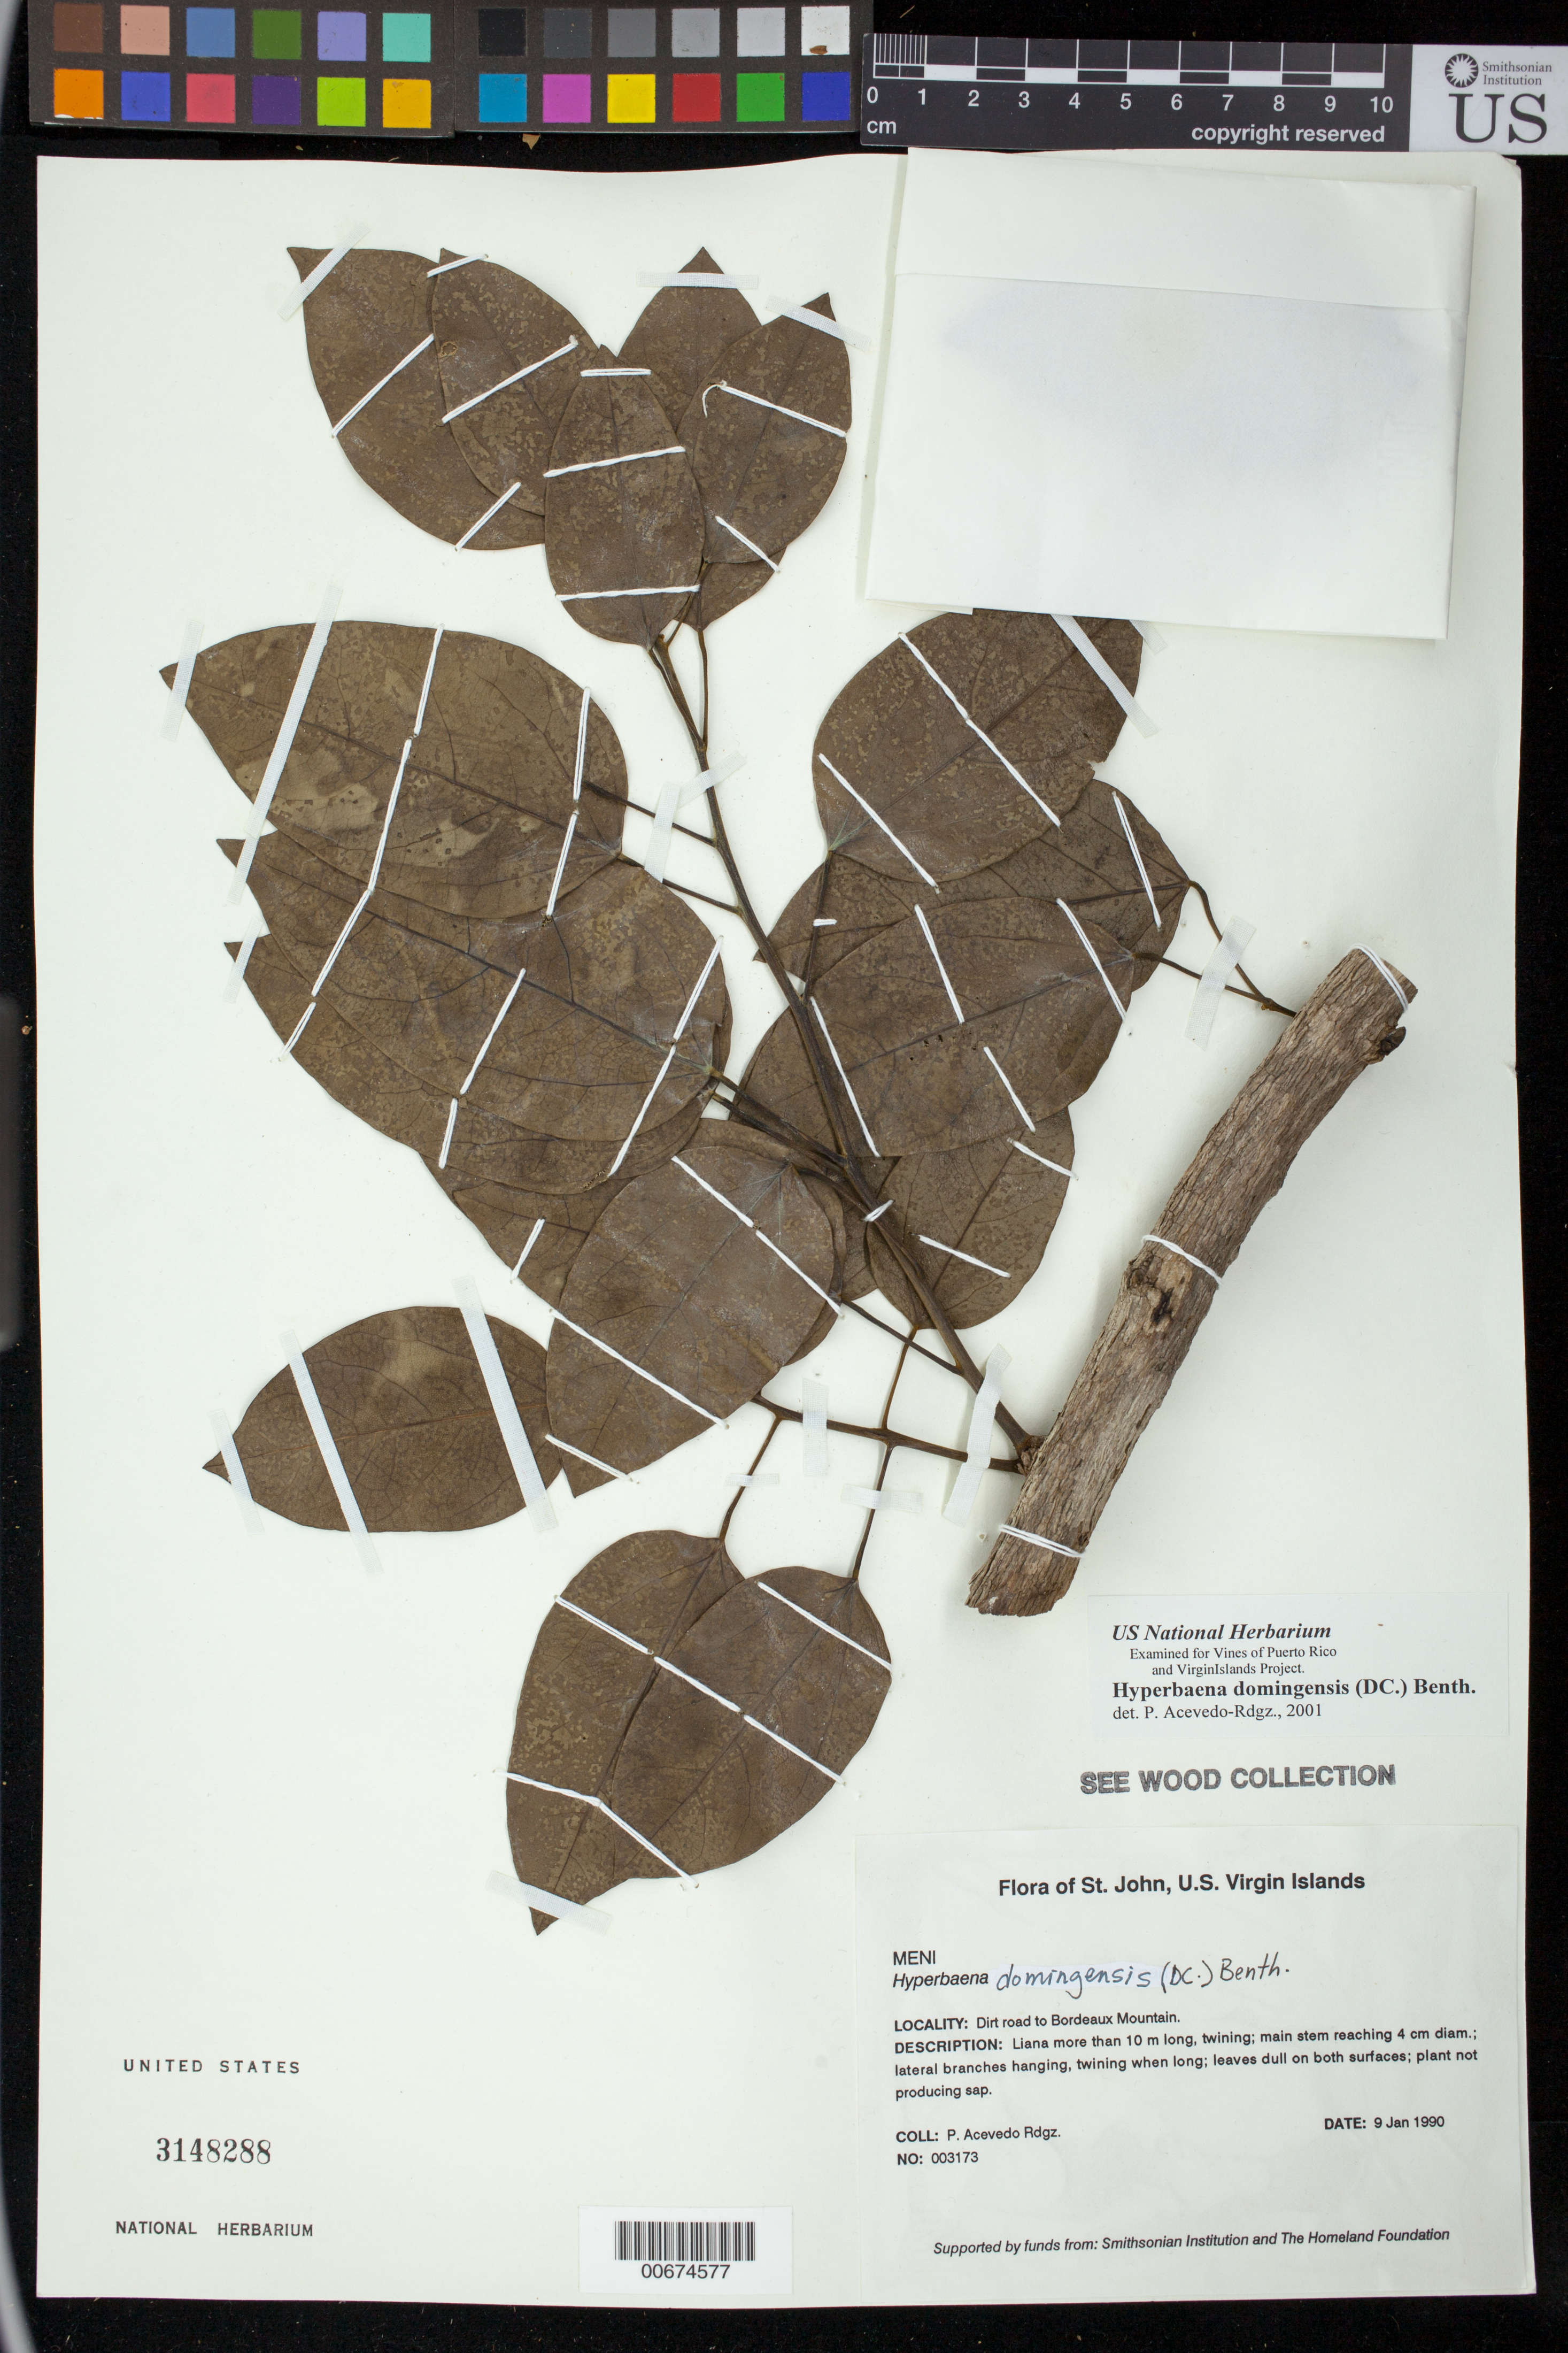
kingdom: Plantae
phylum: Tracheophyta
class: Magnoliopsida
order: Ranunculales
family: Menispermaceae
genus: Hyperbaena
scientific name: Hyperbaena domingensis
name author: (DC.) Benth.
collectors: P. Acevedo-Rodr.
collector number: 3173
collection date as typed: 09 Jan 1990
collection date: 1990-01-09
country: U.S. Virgin Islands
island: St. John Island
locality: Road to bordeaux mountain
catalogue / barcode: US 3148288